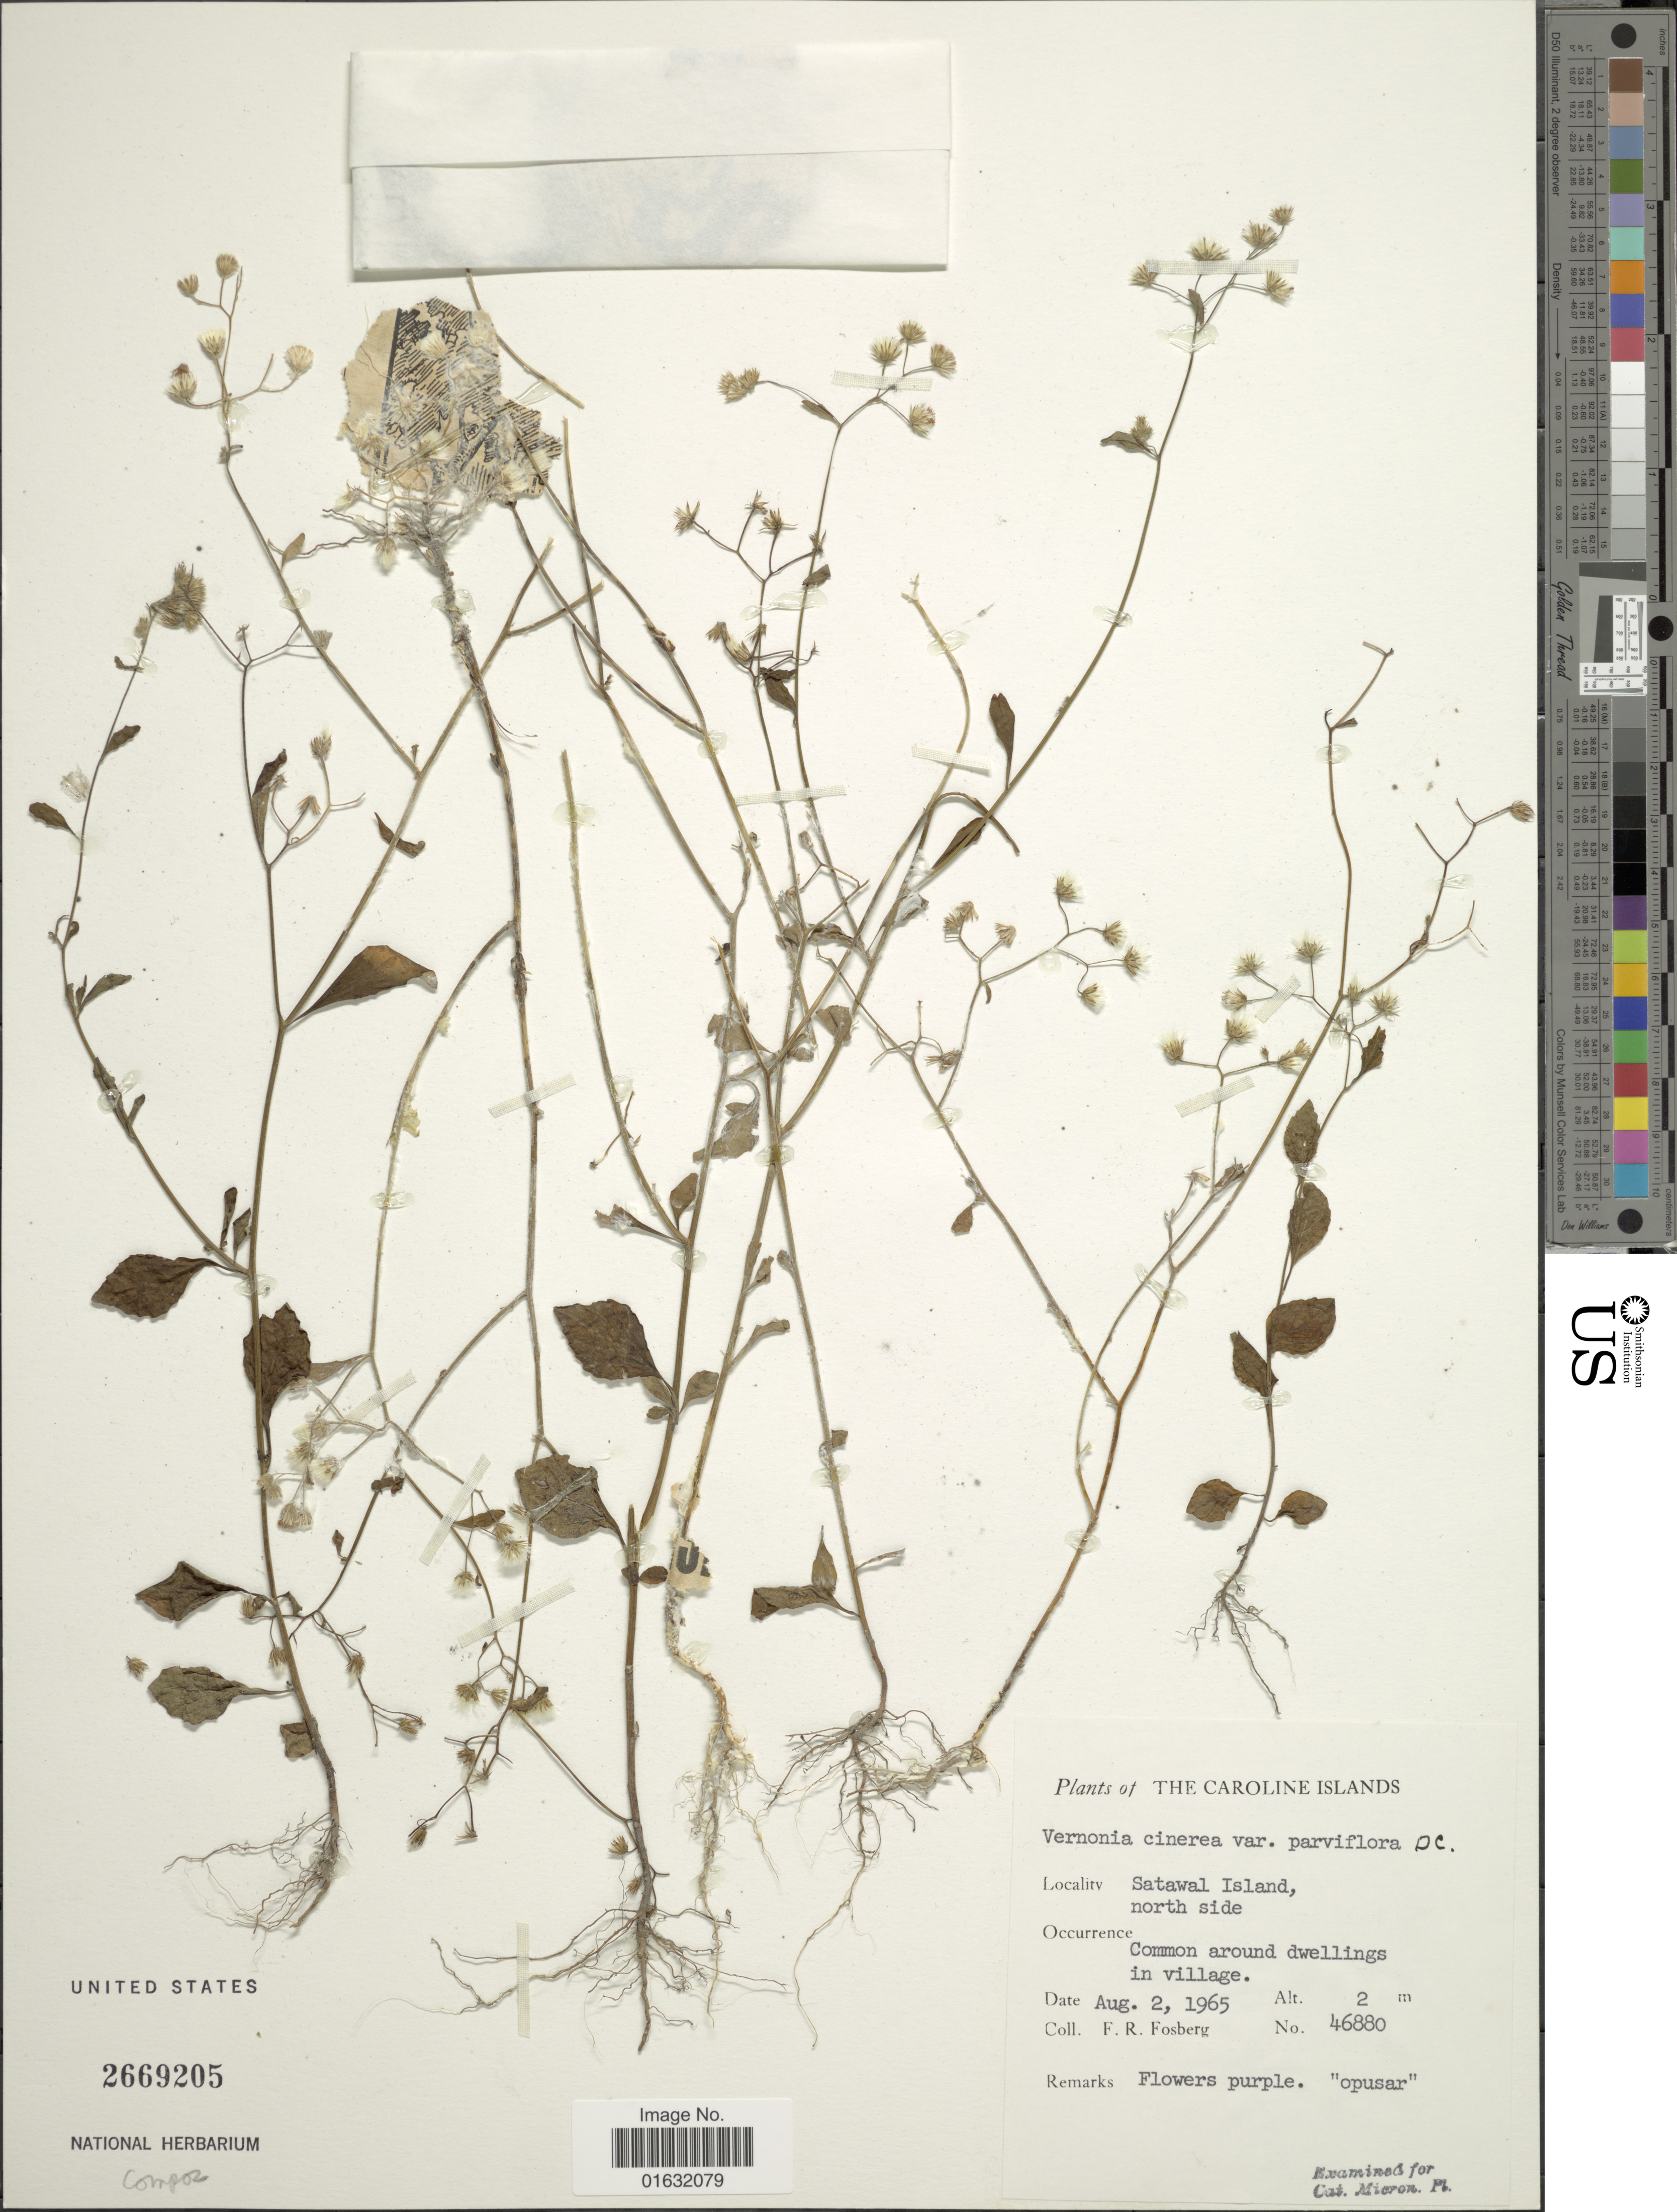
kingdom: Plantae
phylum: Tracheophyta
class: Magnoliopsida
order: Asterales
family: Asteraceae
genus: Cyanthillium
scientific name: Cyanthillium cinereum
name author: (L.) H. Rob.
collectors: F. R. Fosberg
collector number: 46880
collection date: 1965-08-02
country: Micronesia, Federated States of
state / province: Yap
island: Satawal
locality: The Caroline Islands, Satawal Islands, north side.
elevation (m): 2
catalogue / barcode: US 2669205